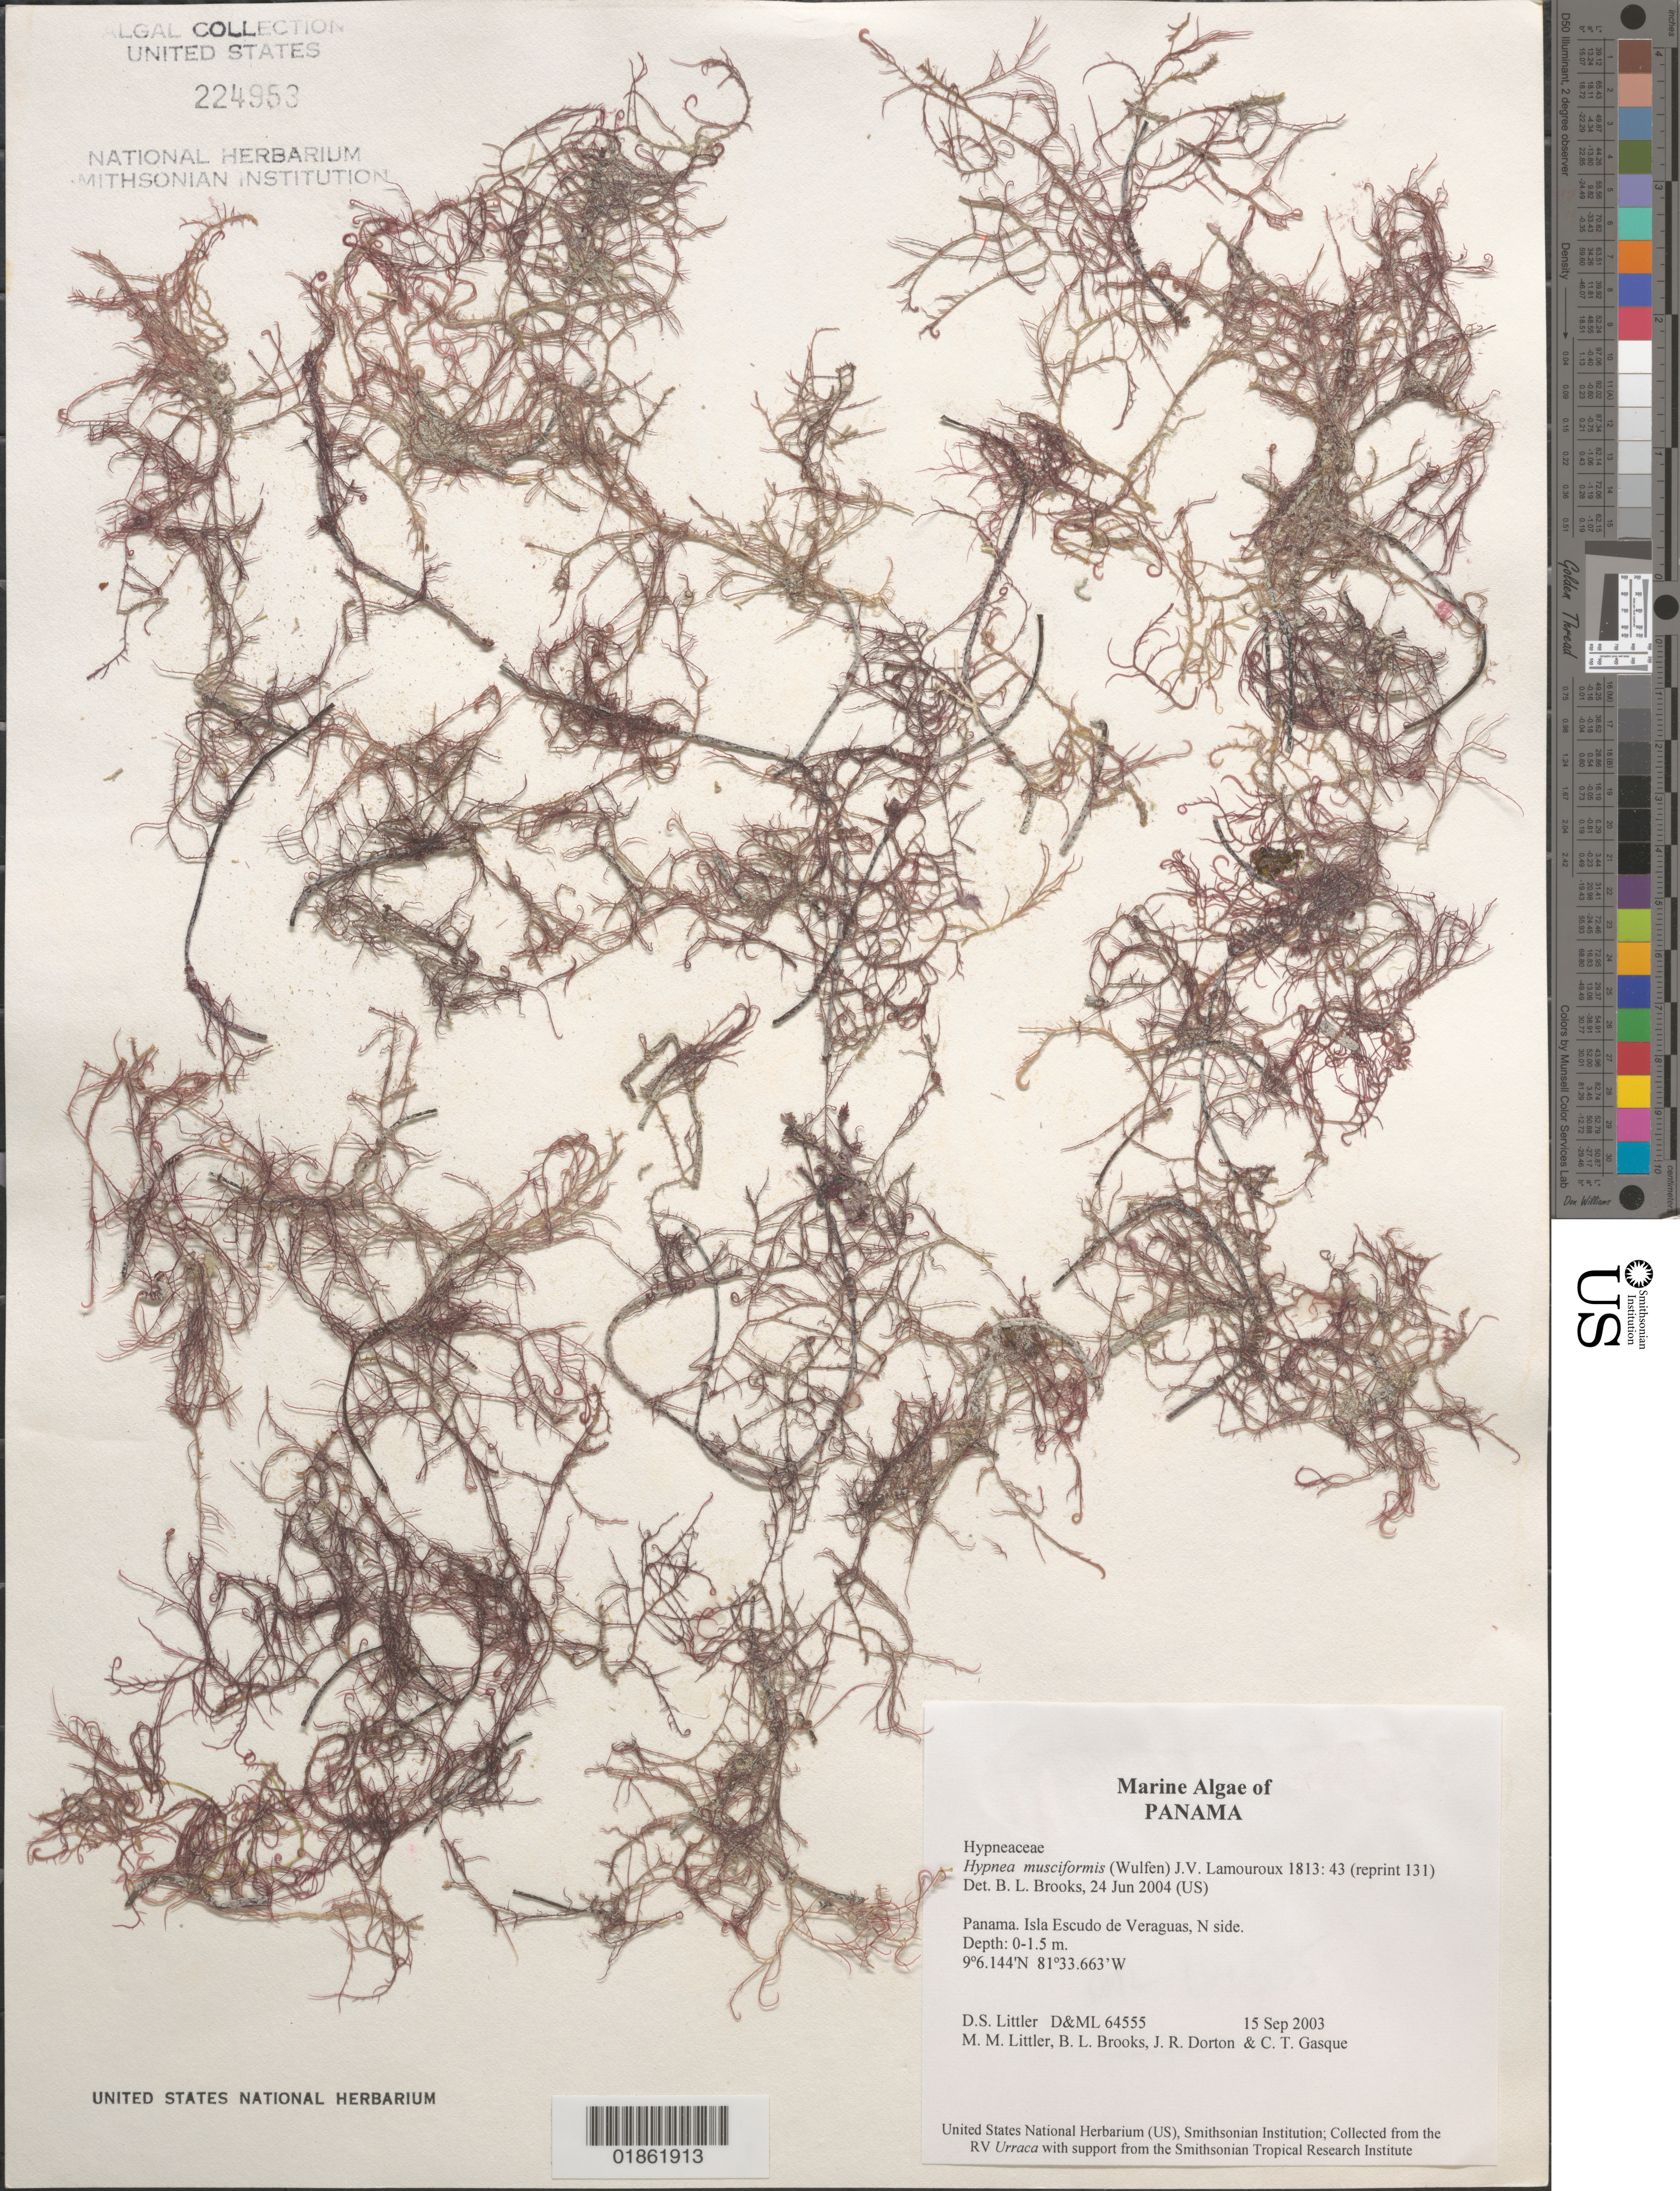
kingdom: Plantae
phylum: Rhodophyta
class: Florideophyceae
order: Gigartinales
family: Cystocloniaceae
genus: Hypnea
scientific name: Hypnea musciformis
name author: (Wulfen) J.V.Lamouroux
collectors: D. S. Littler, M. M. Littler & C. Gasque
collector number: D&ML 64555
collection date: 2003-09-15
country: Panama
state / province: Ngöbe-Buglé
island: Escudo de Veraguas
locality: Isla Escudo de Veraguas. Snorkling N side.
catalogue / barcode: US 224953